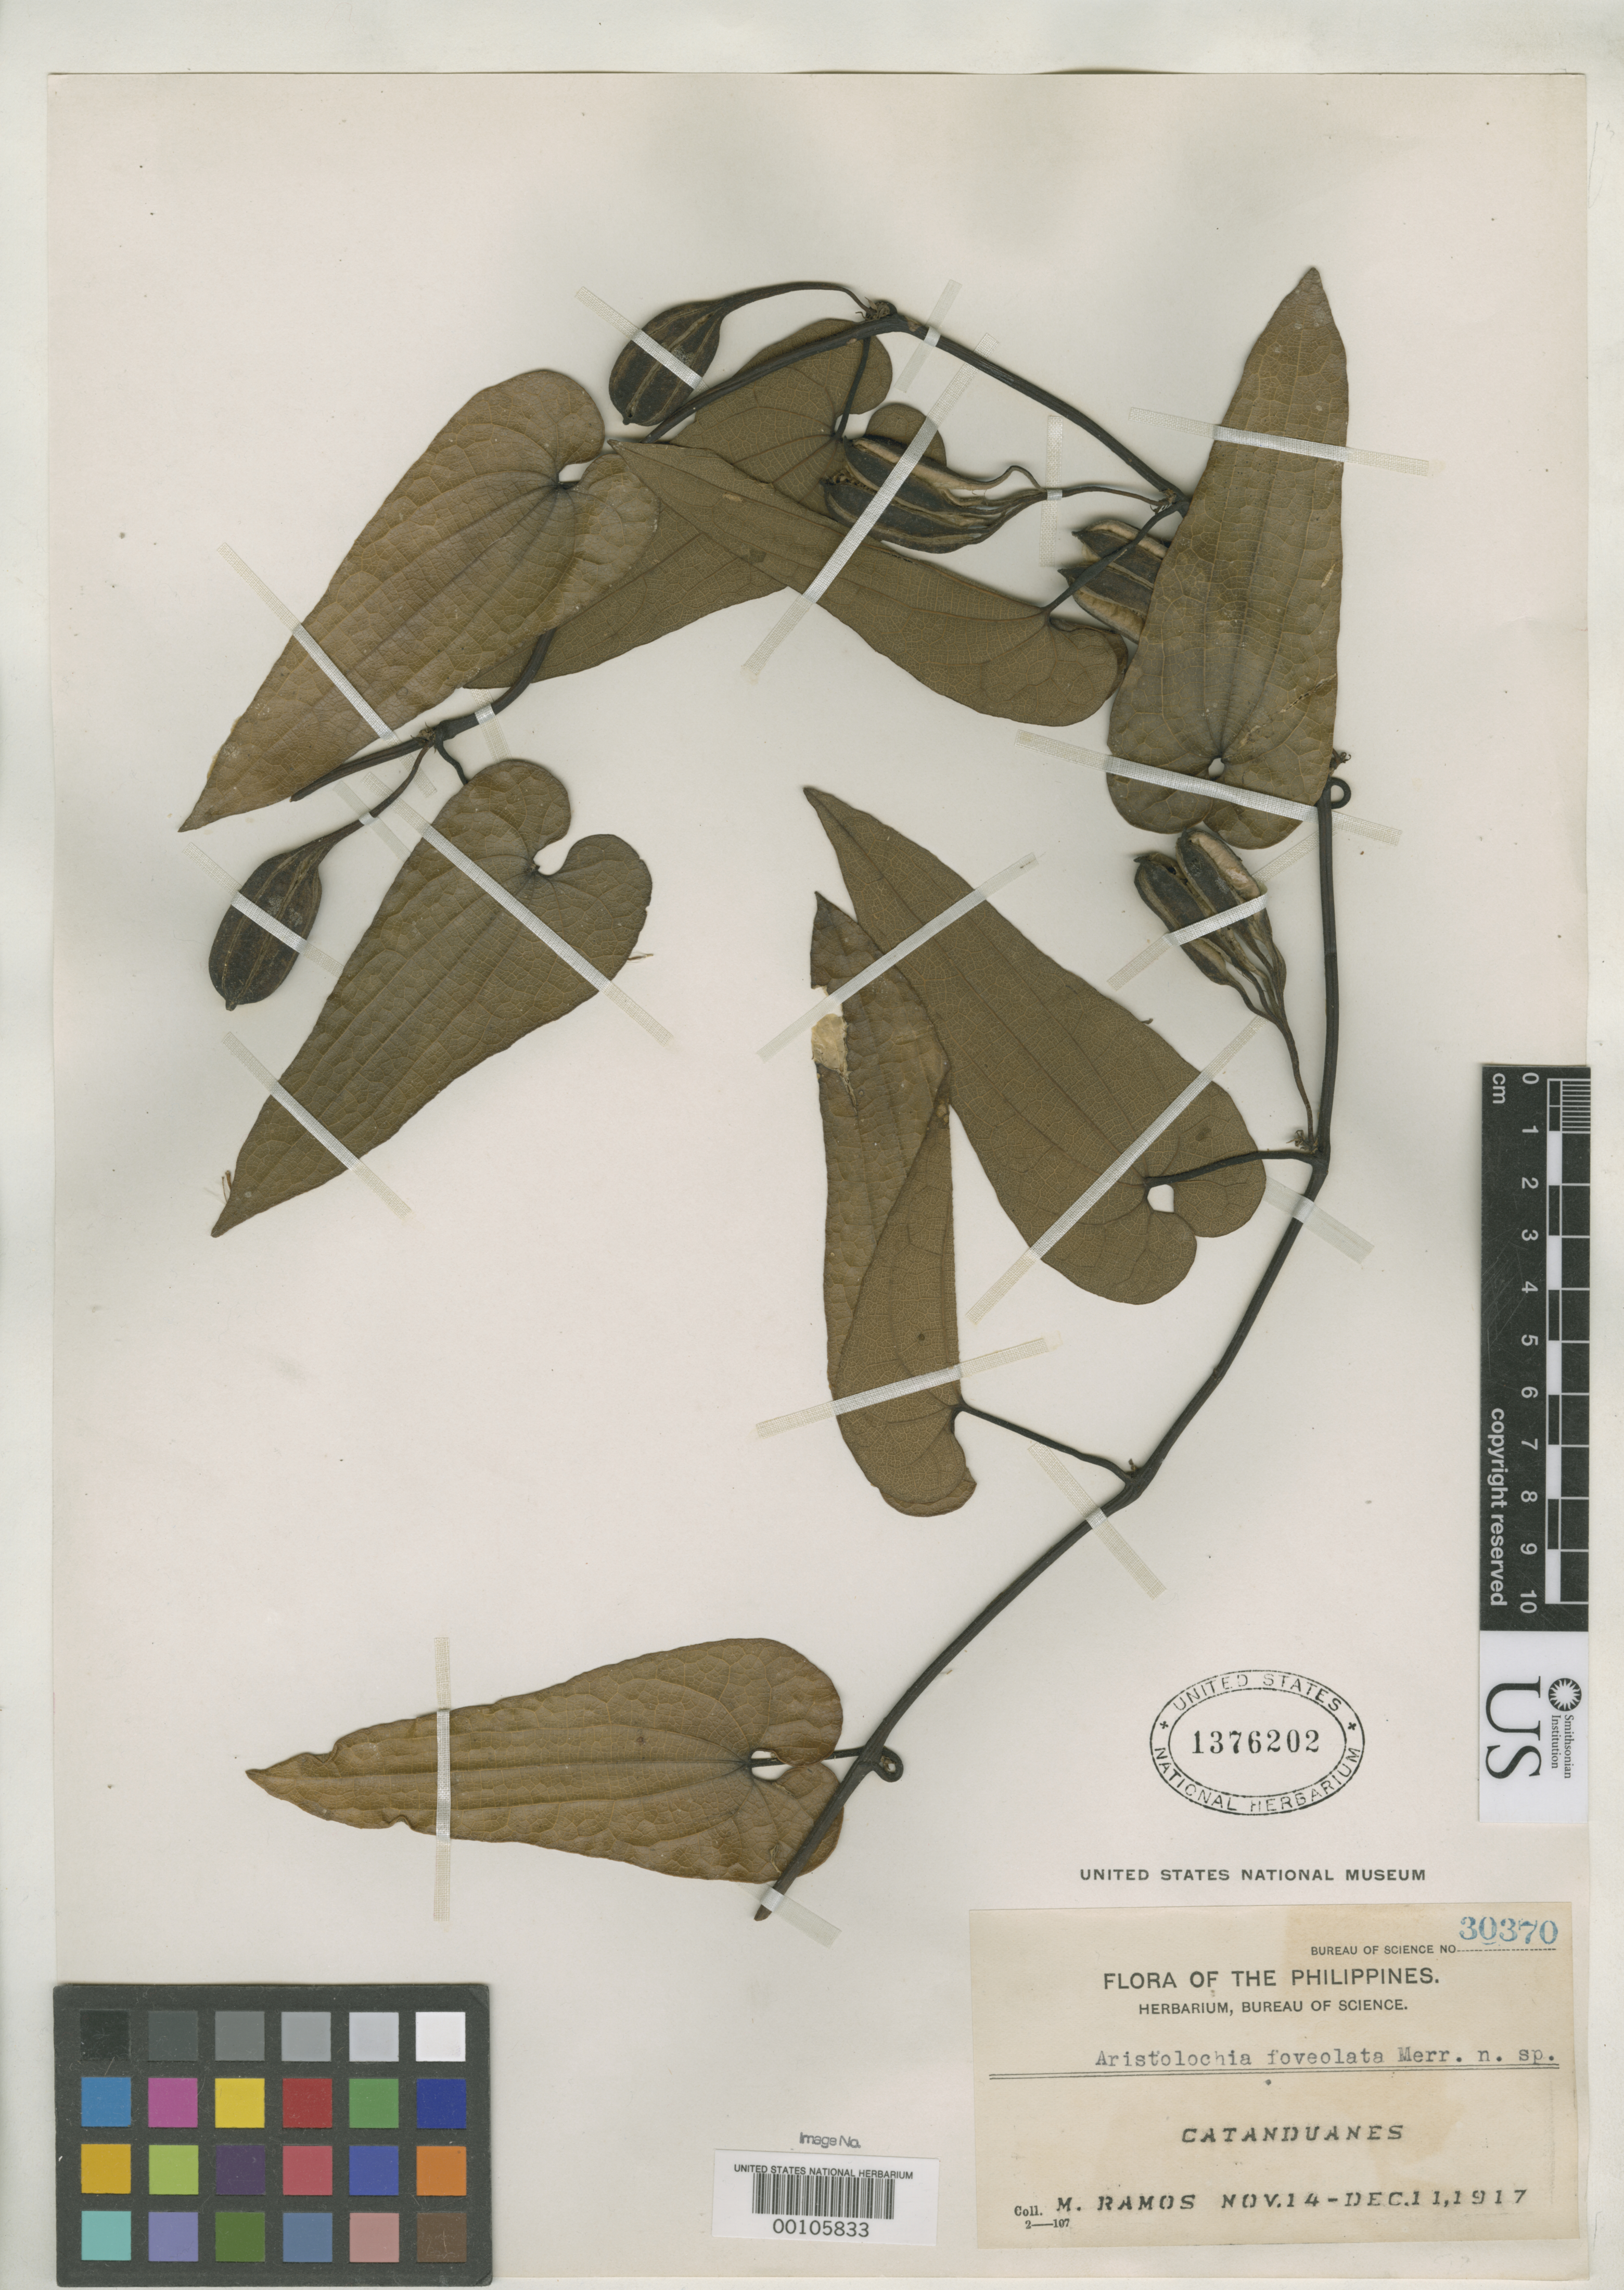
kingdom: Plantae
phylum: Tracheophyta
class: Magnoliopsida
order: Piperales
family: Aristolochiaceae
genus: Aristolochia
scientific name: Aristolochia foveolato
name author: Merr.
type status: Isotype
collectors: M. Ramos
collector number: Bur. Sci. 30370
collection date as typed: Dec 1917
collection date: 1917-12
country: Philippines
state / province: Bicol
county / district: Catanduanes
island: Catanduanes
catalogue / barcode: US 1376202